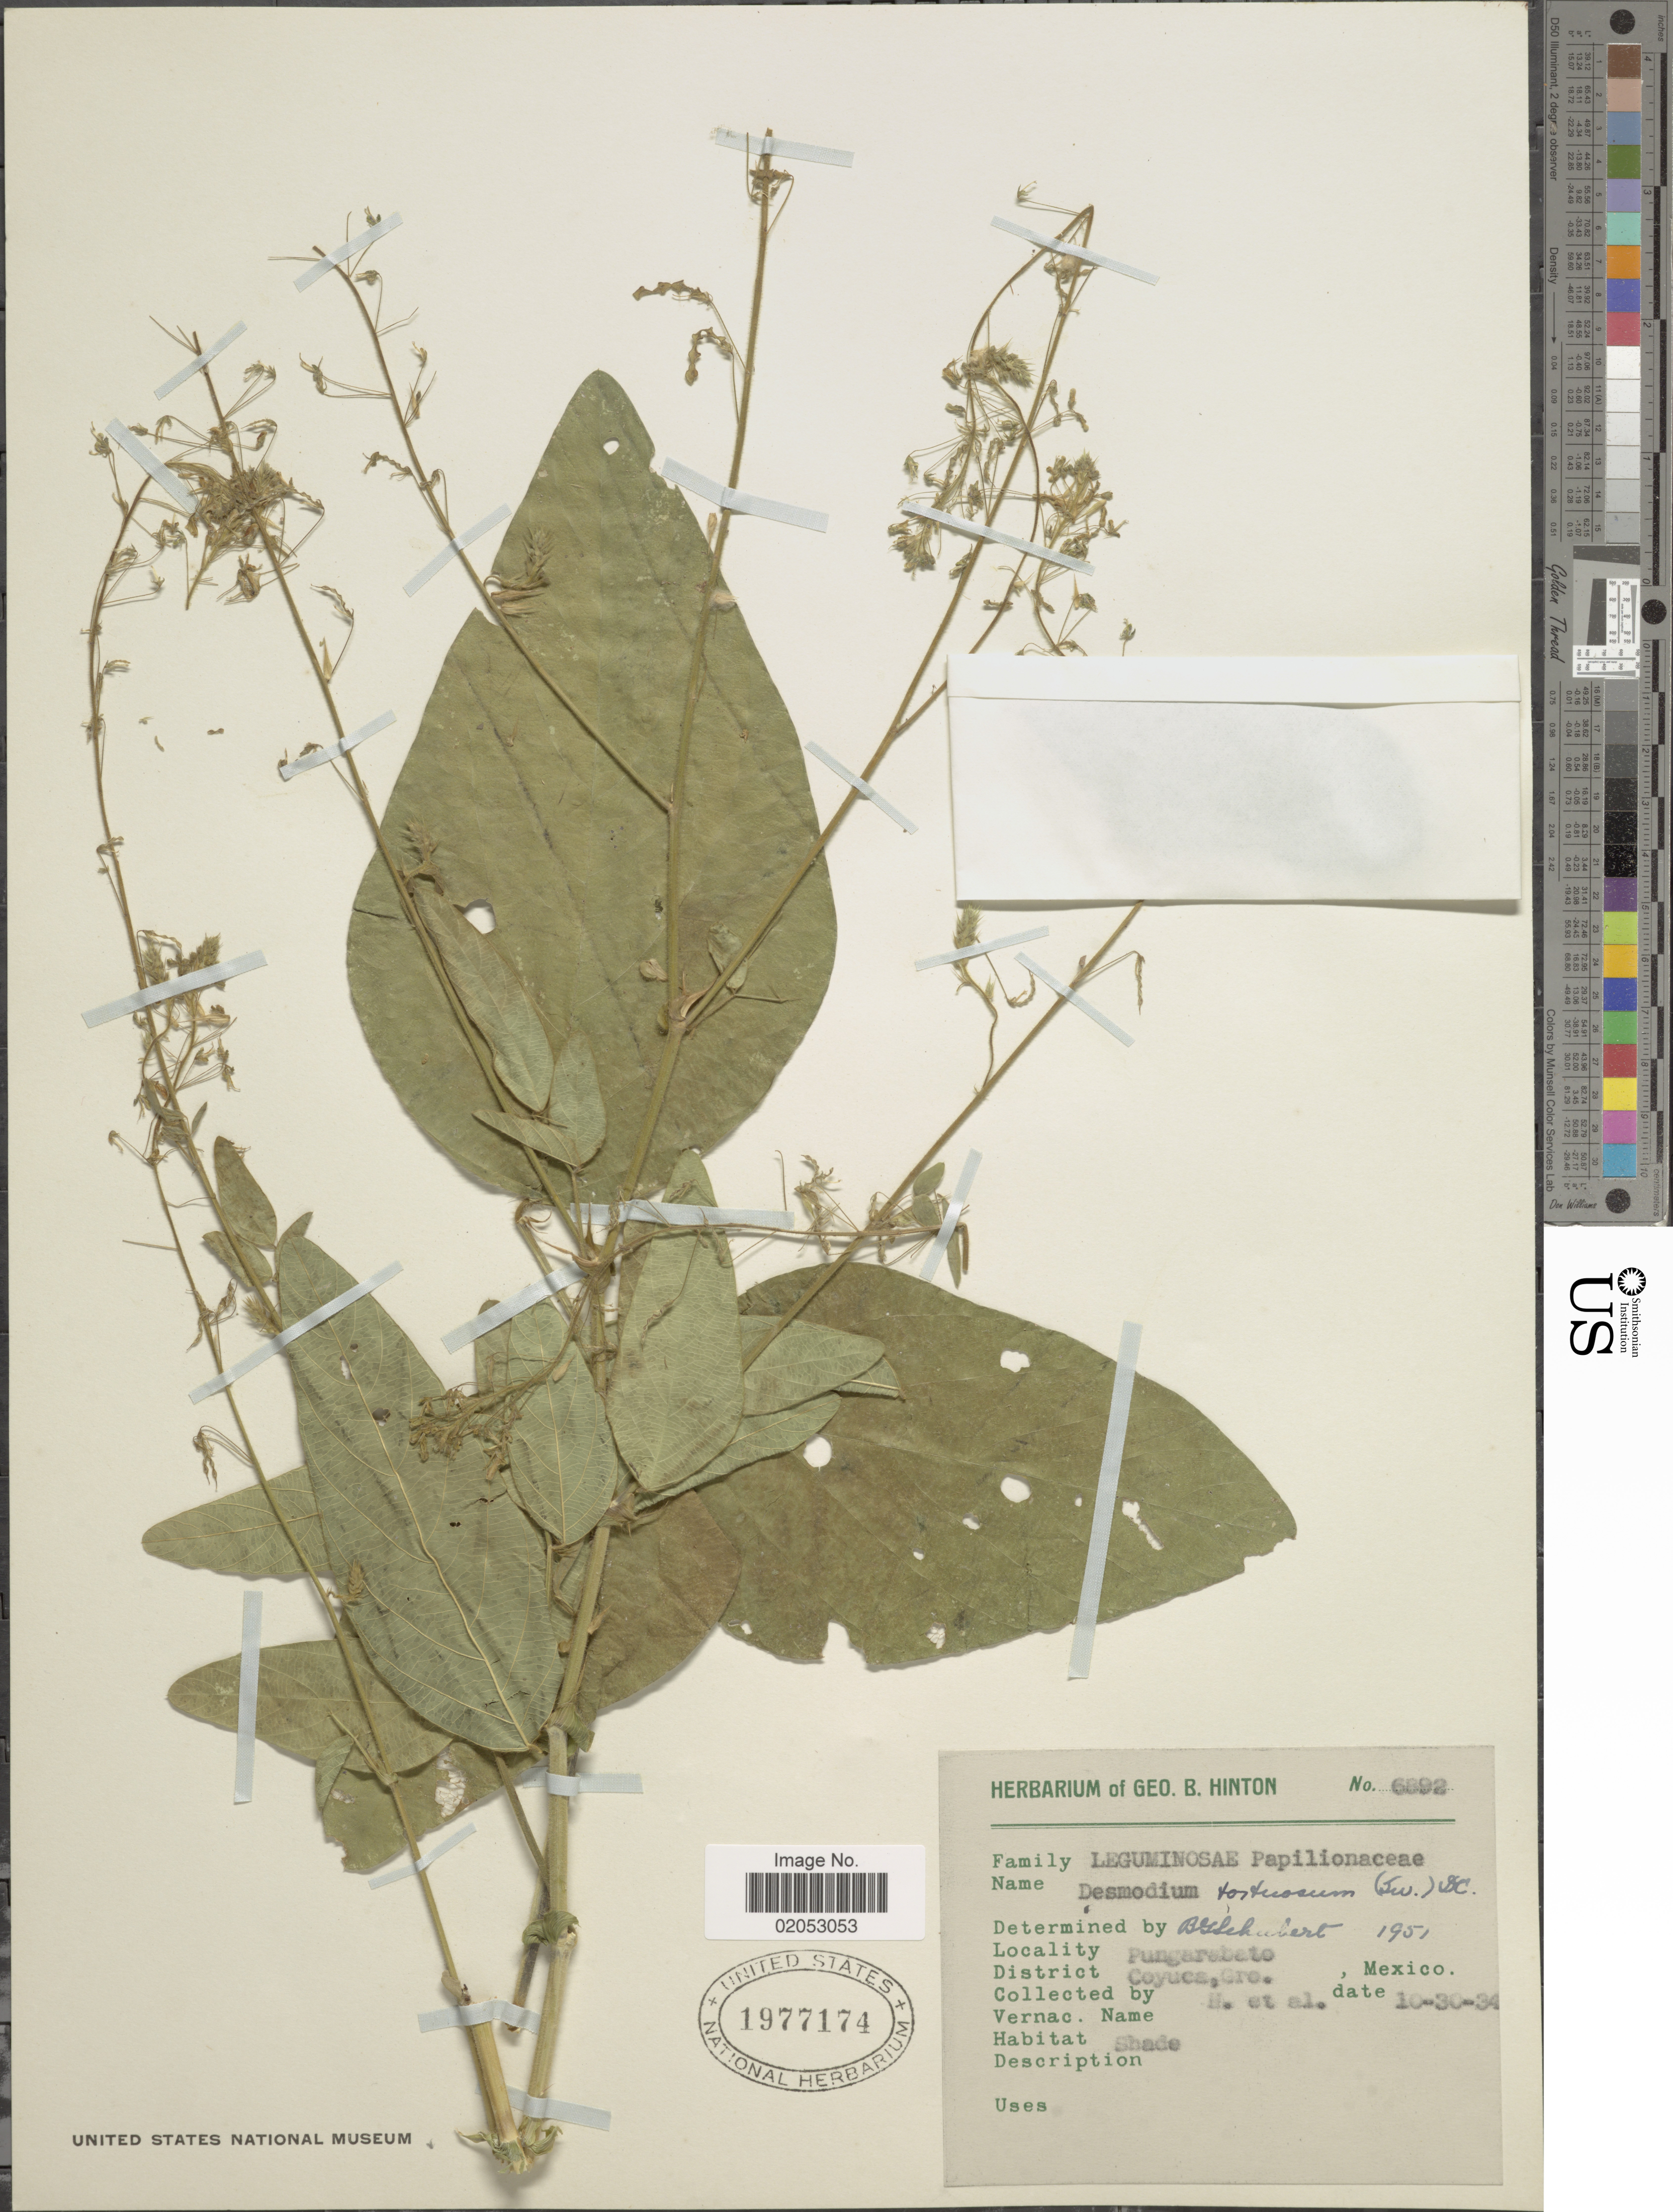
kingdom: Plantae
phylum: Tracheophyta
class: Magnoliopsida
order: Fabales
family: Fabaceae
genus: Desmodium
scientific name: Desmodium tortuosum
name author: (Sw.) DC.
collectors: G. B. Hinton & et al.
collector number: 6892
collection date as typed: Transcribed d/m/y: 30/10/34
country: Mexico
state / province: Guerrero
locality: Pungarabato. District Coyuca, Gro., Mexico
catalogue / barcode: US 1977174